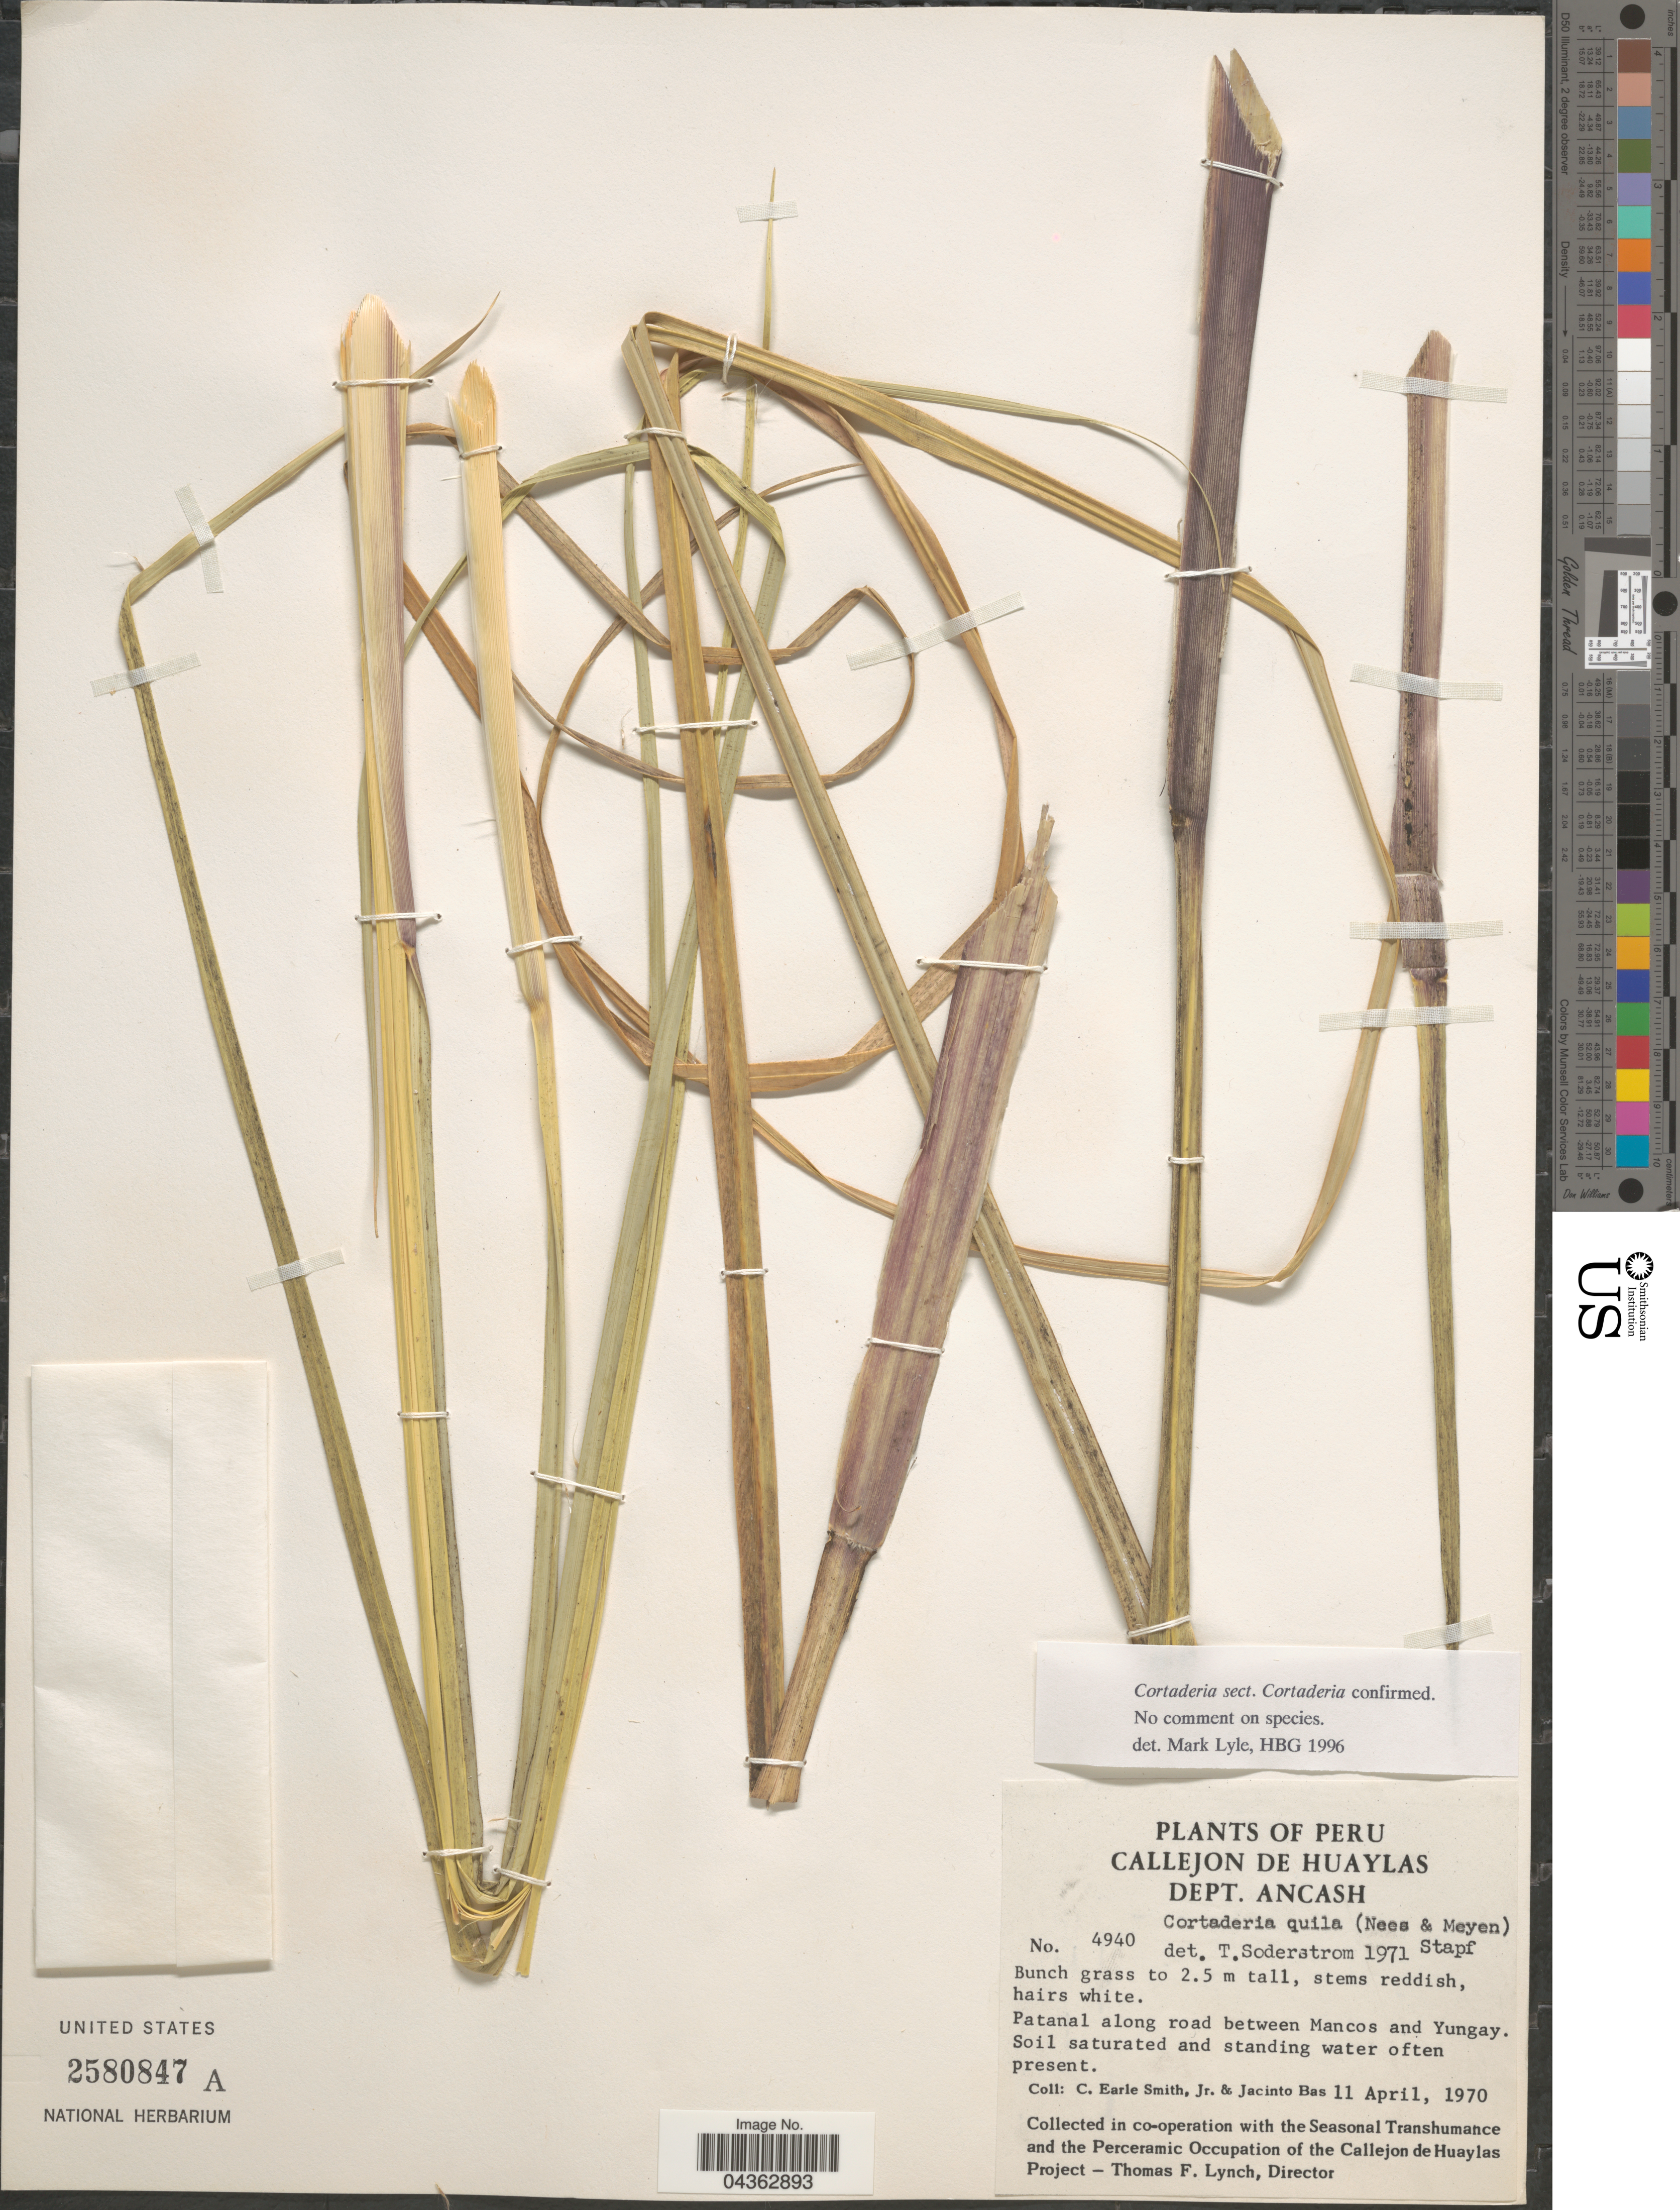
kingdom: Plantae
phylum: Tracheophyta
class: Liliopsida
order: Poales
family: Poaceae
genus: Cortaderia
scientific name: Cortaderia speciosa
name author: (Nees) Stapf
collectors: C. E. Smith Jr. & J. Bas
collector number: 4940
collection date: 1970-04-11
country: Peru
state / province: Ancash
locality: Callejon de Huaylas. Dept. Ancash. Patanal along road between Mancos and Yungay.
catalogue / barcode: US 2580847A